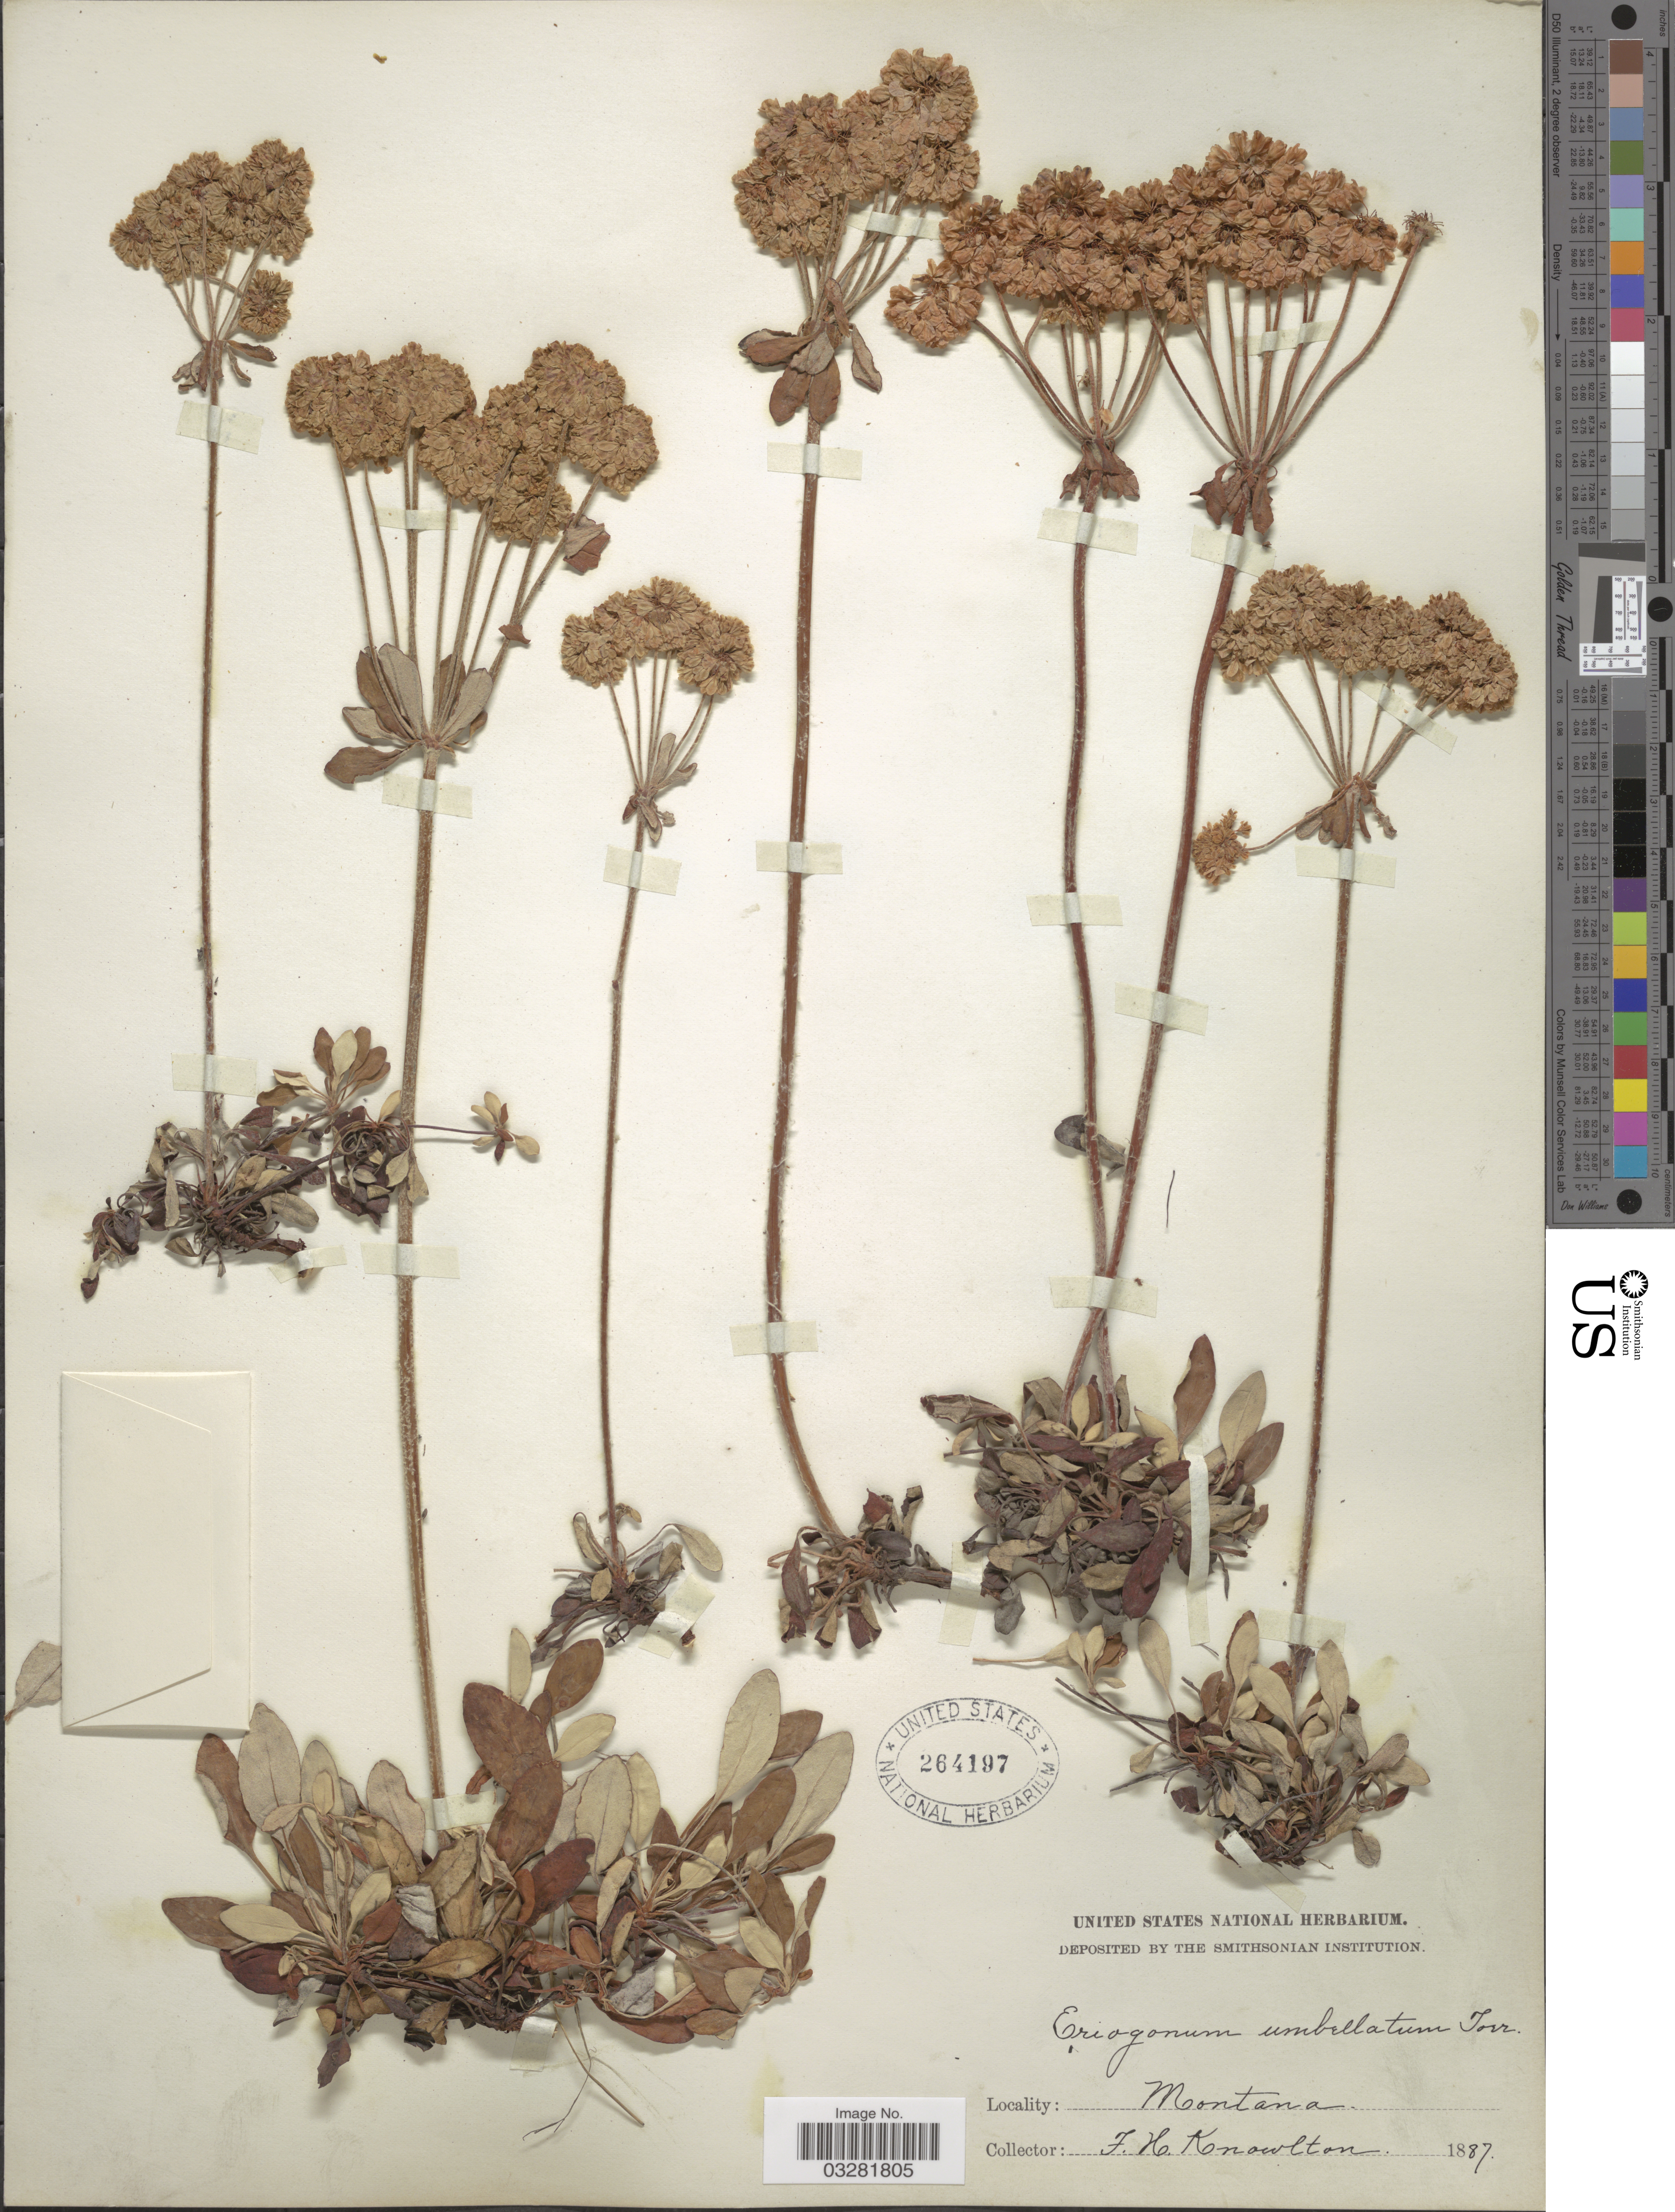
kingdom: Plantae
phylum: Tracheophyta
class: Magnoliopsida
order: Caryophyllales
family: Polygonaceae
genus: Eriogonum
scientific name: Eriogonum umbellatum var. subalpinum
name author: M.E. Jones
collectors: F. H. Knowlton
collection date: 1887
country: United States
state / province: Montana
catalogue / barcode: US 264197